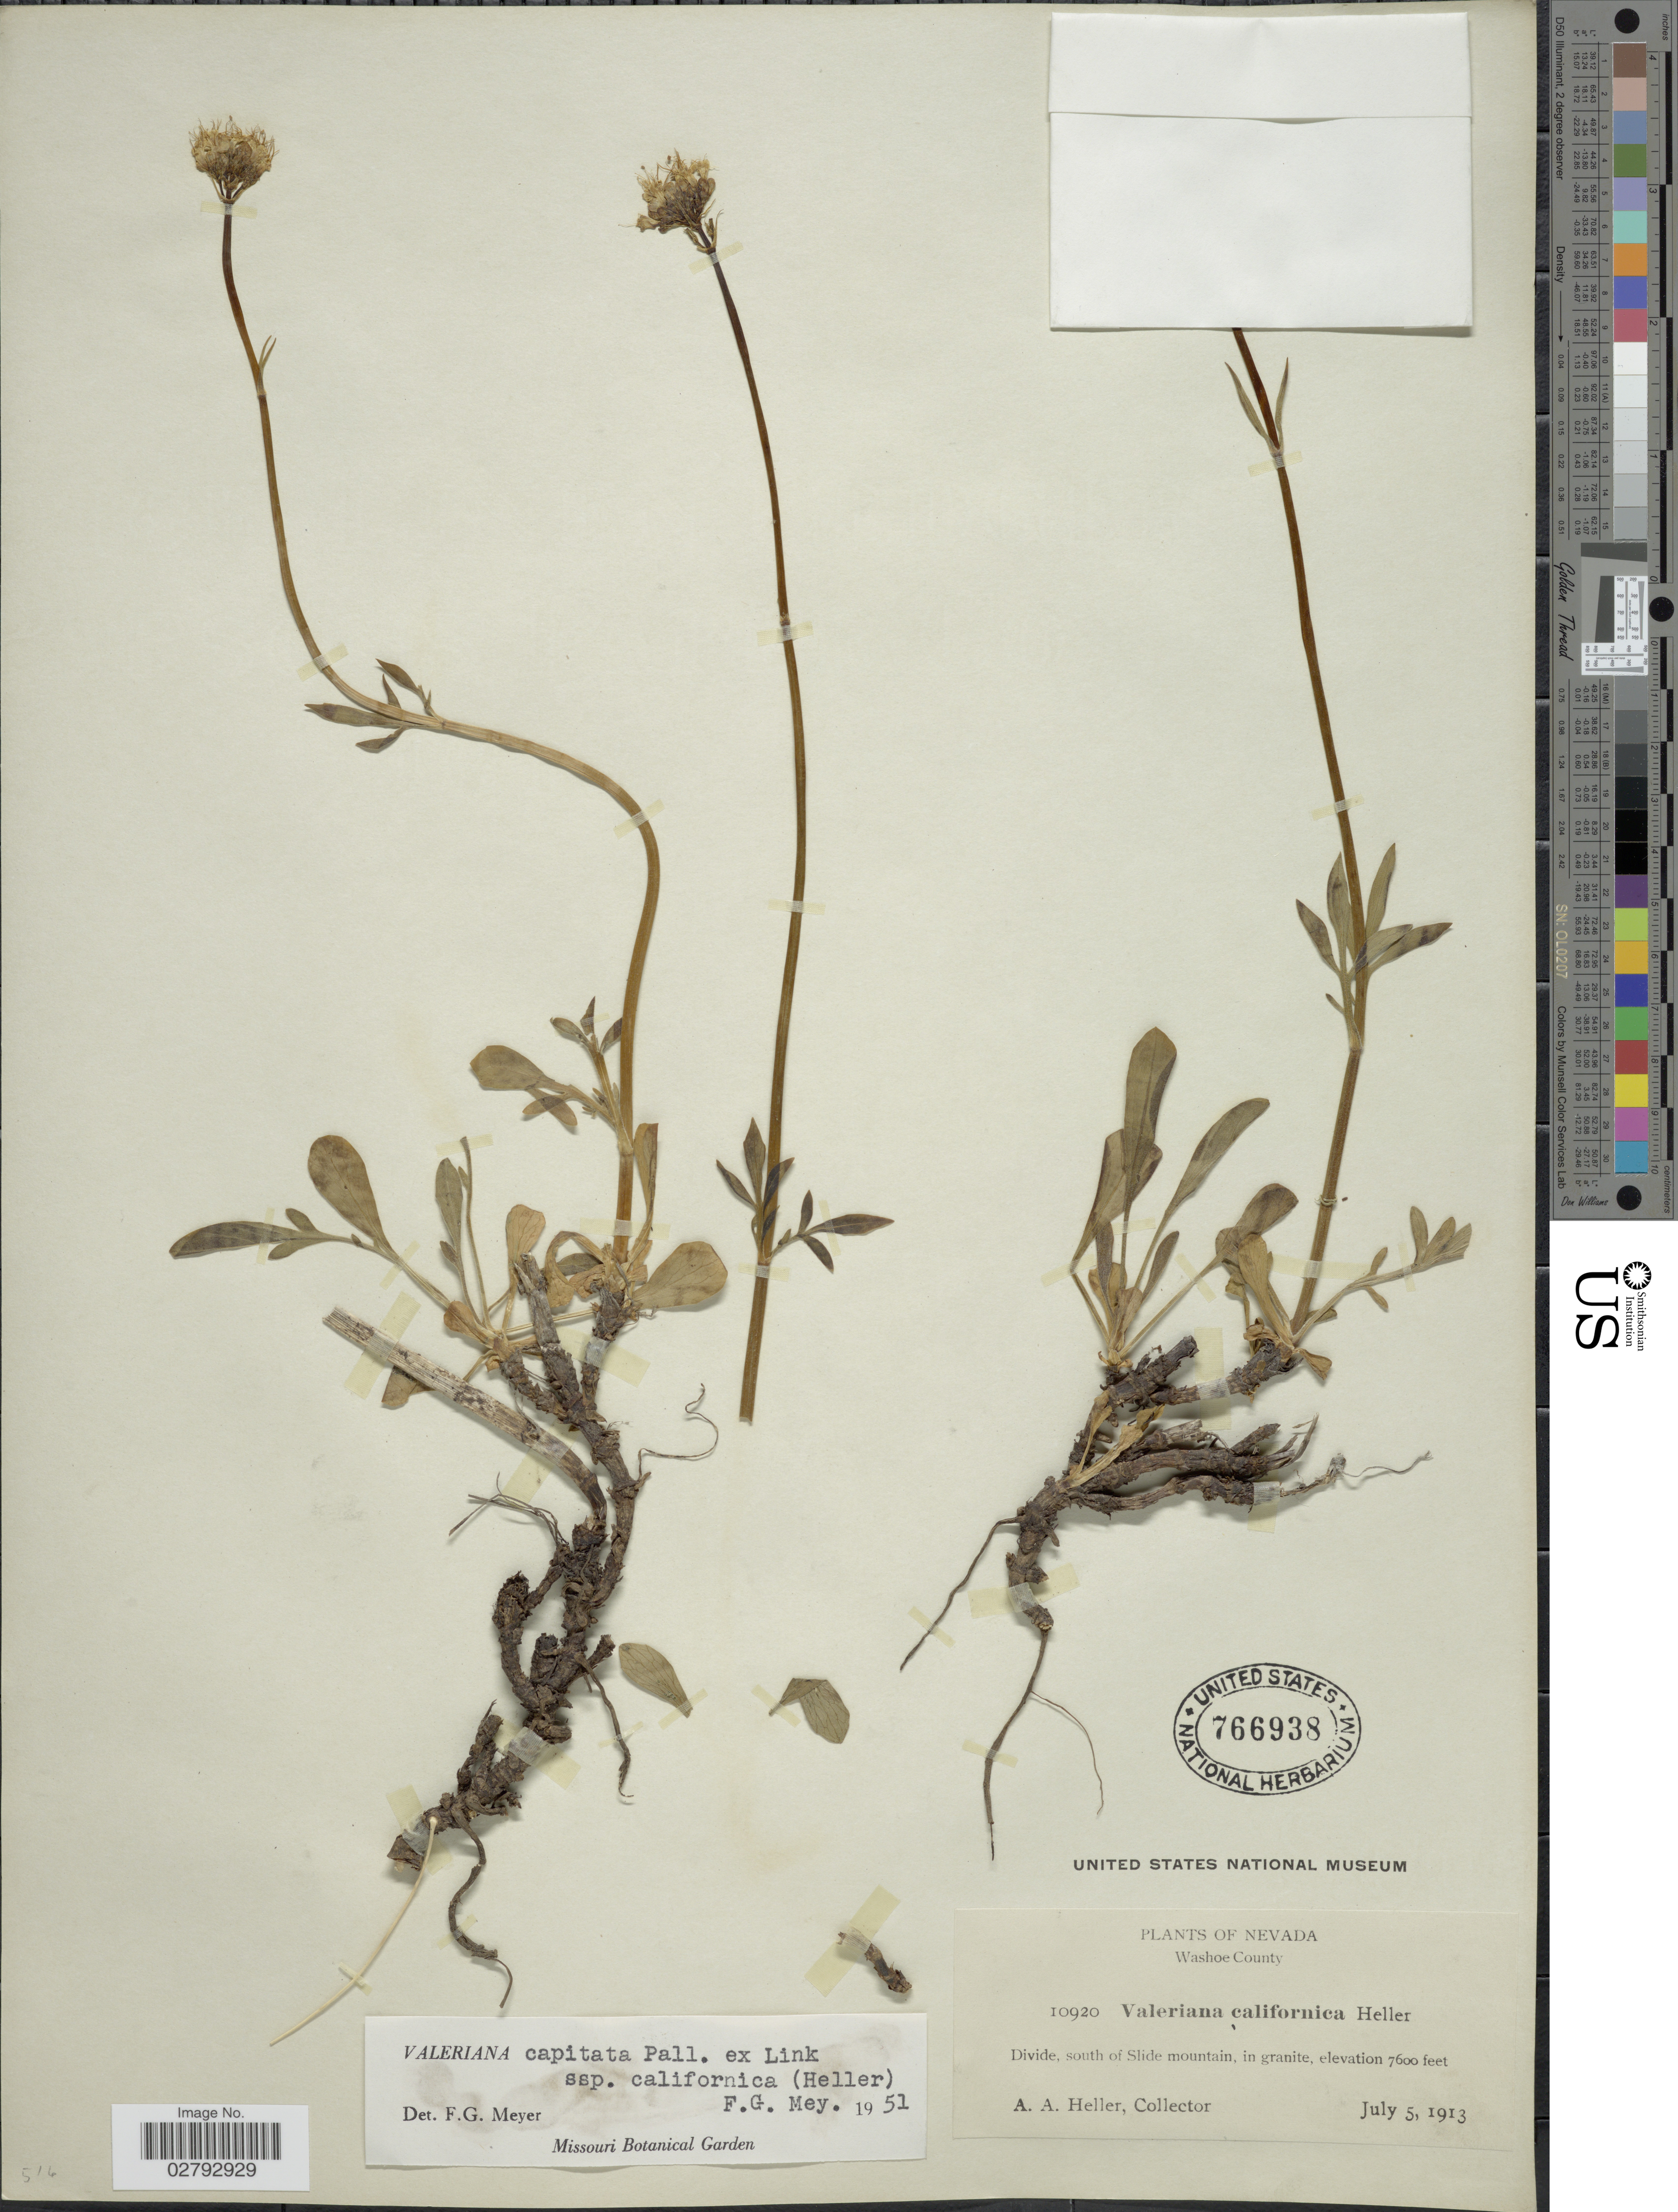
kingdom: Plantae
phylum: Tracheophyta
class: Magnoliopsida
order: Dipsacales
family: Caprifoliaceae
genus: Valeriana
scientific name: Valeriana capitata subsp. californica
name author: (A. Heller) F.G. Mey.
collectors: A. A. Heller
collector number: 10920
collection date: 1913-07-05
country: United States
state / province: Nevada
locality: Washoe County. Divide, south of Slide mountain, in granite.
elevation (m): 2316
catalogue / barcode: US 766938